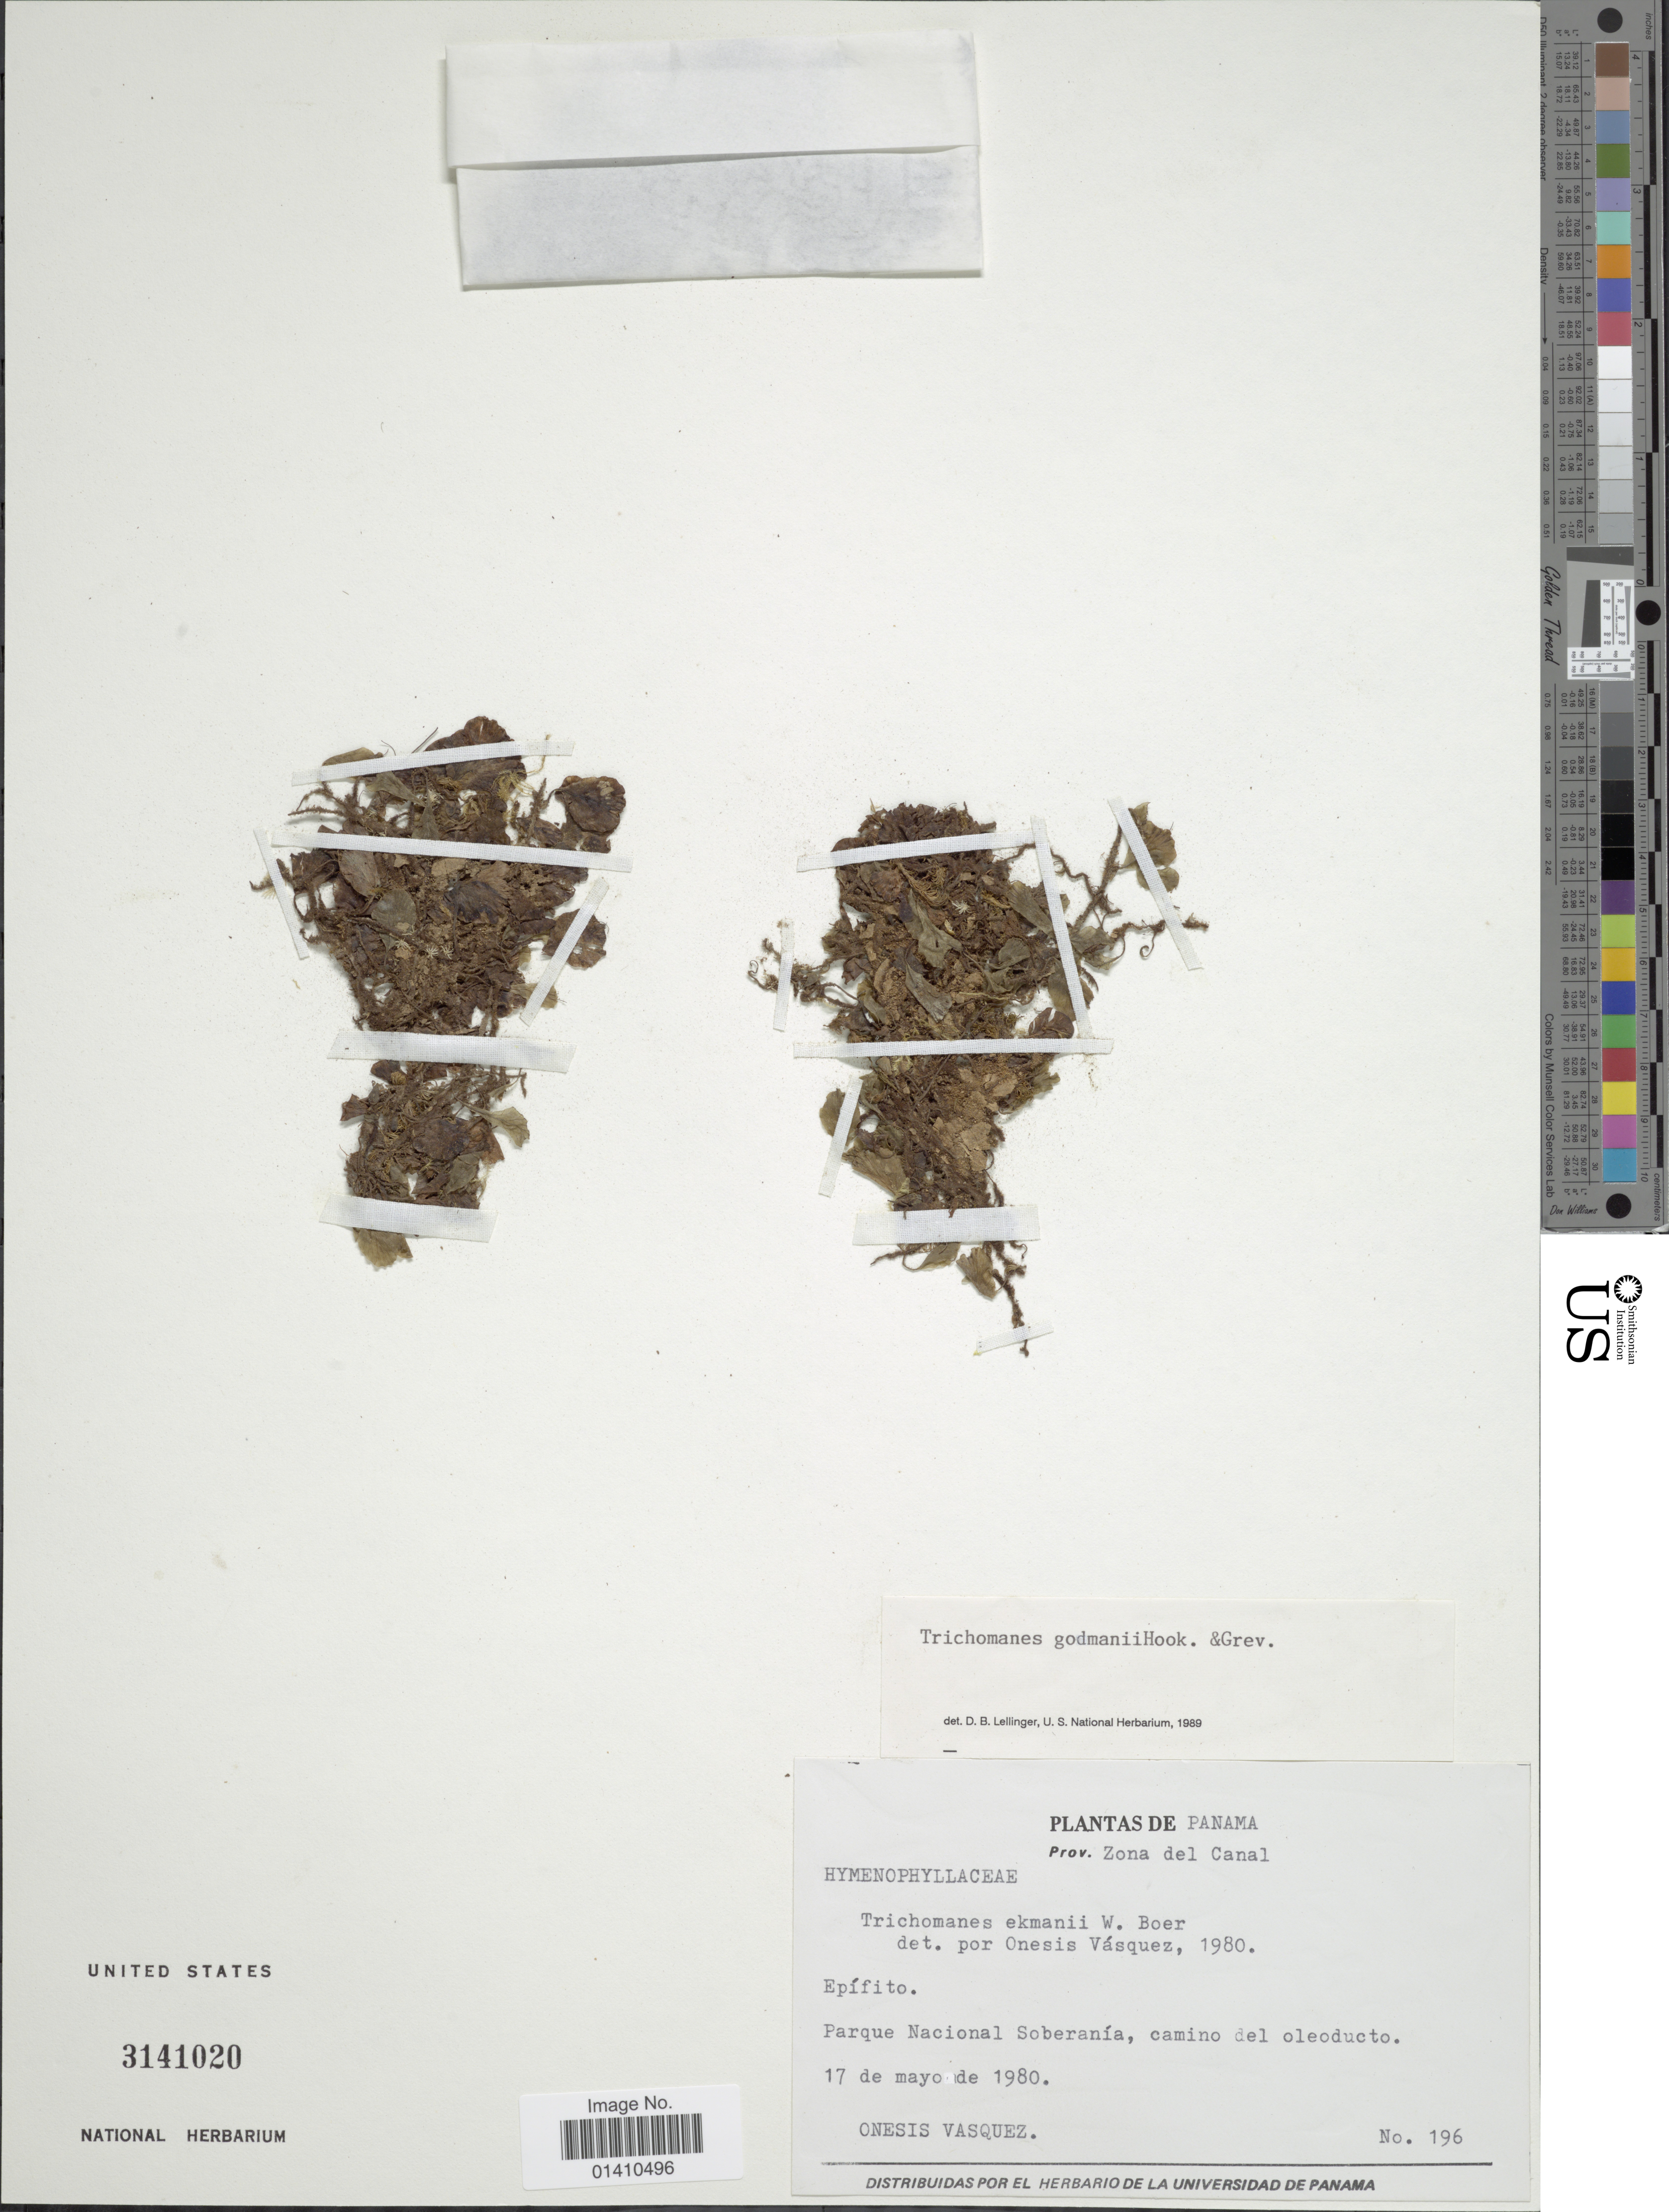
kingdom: Plantae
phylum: Tracheophyta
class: Polypodiopsida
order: Hymenophyllales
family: Hymenophyllaceae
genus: Didymoglossum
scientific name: Didymoglossum godmanii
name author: (Hook. ex Baker) Ebihara & Dubuisson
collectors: O. Vásquez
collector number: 196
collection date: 1980-05-17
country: Panama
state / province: Colón / Panamá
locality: Zona del Canal. Epifito. Parque Nacional Soberania, camino del oleoducto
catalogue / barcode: US 3141020